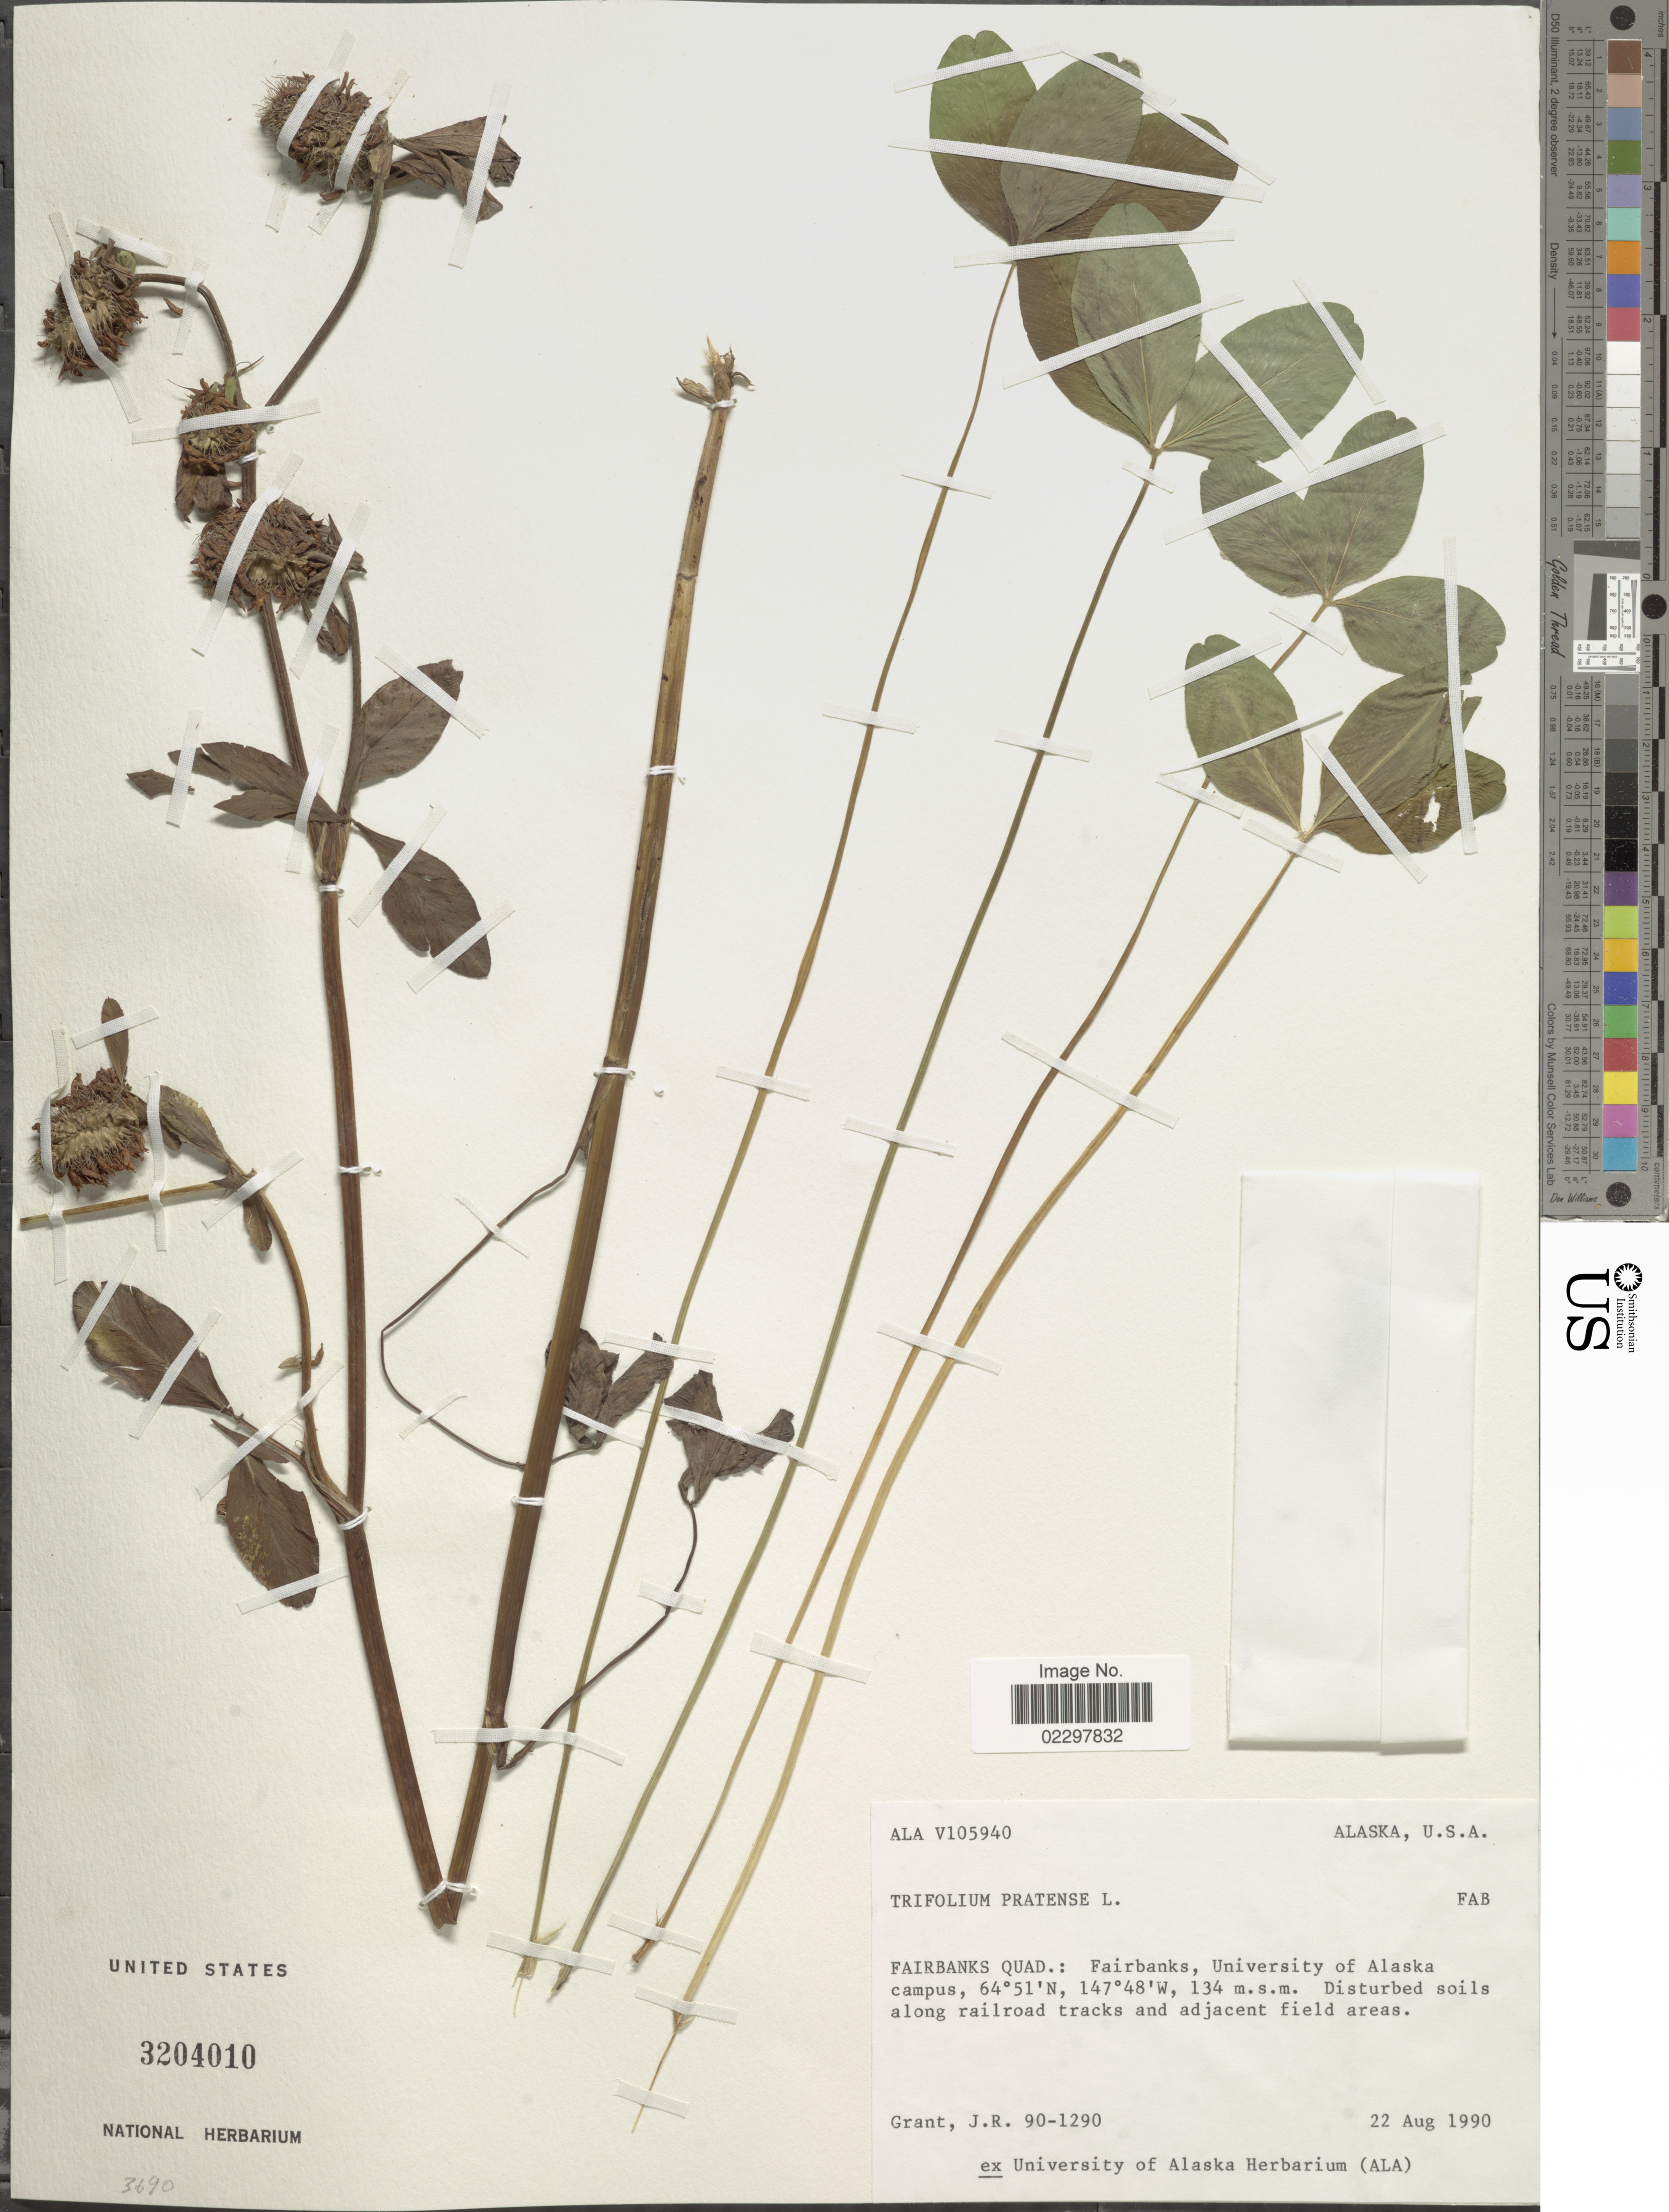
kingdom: Plantae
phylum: Tracheophyta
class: Magnoliopsida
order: Fabales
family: Fabaceae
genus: Trifolium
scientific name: Trifolium pratense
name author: L.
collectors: J. Grant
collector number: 90-1290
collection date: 1990-08-22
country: United States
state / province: Alaska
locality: Fairbanks Quad.: Fairbanks, University of Alaska campus, disturbed soils along railroad tracks and adjacent field areas.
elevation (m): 134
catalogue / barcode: US 3204010